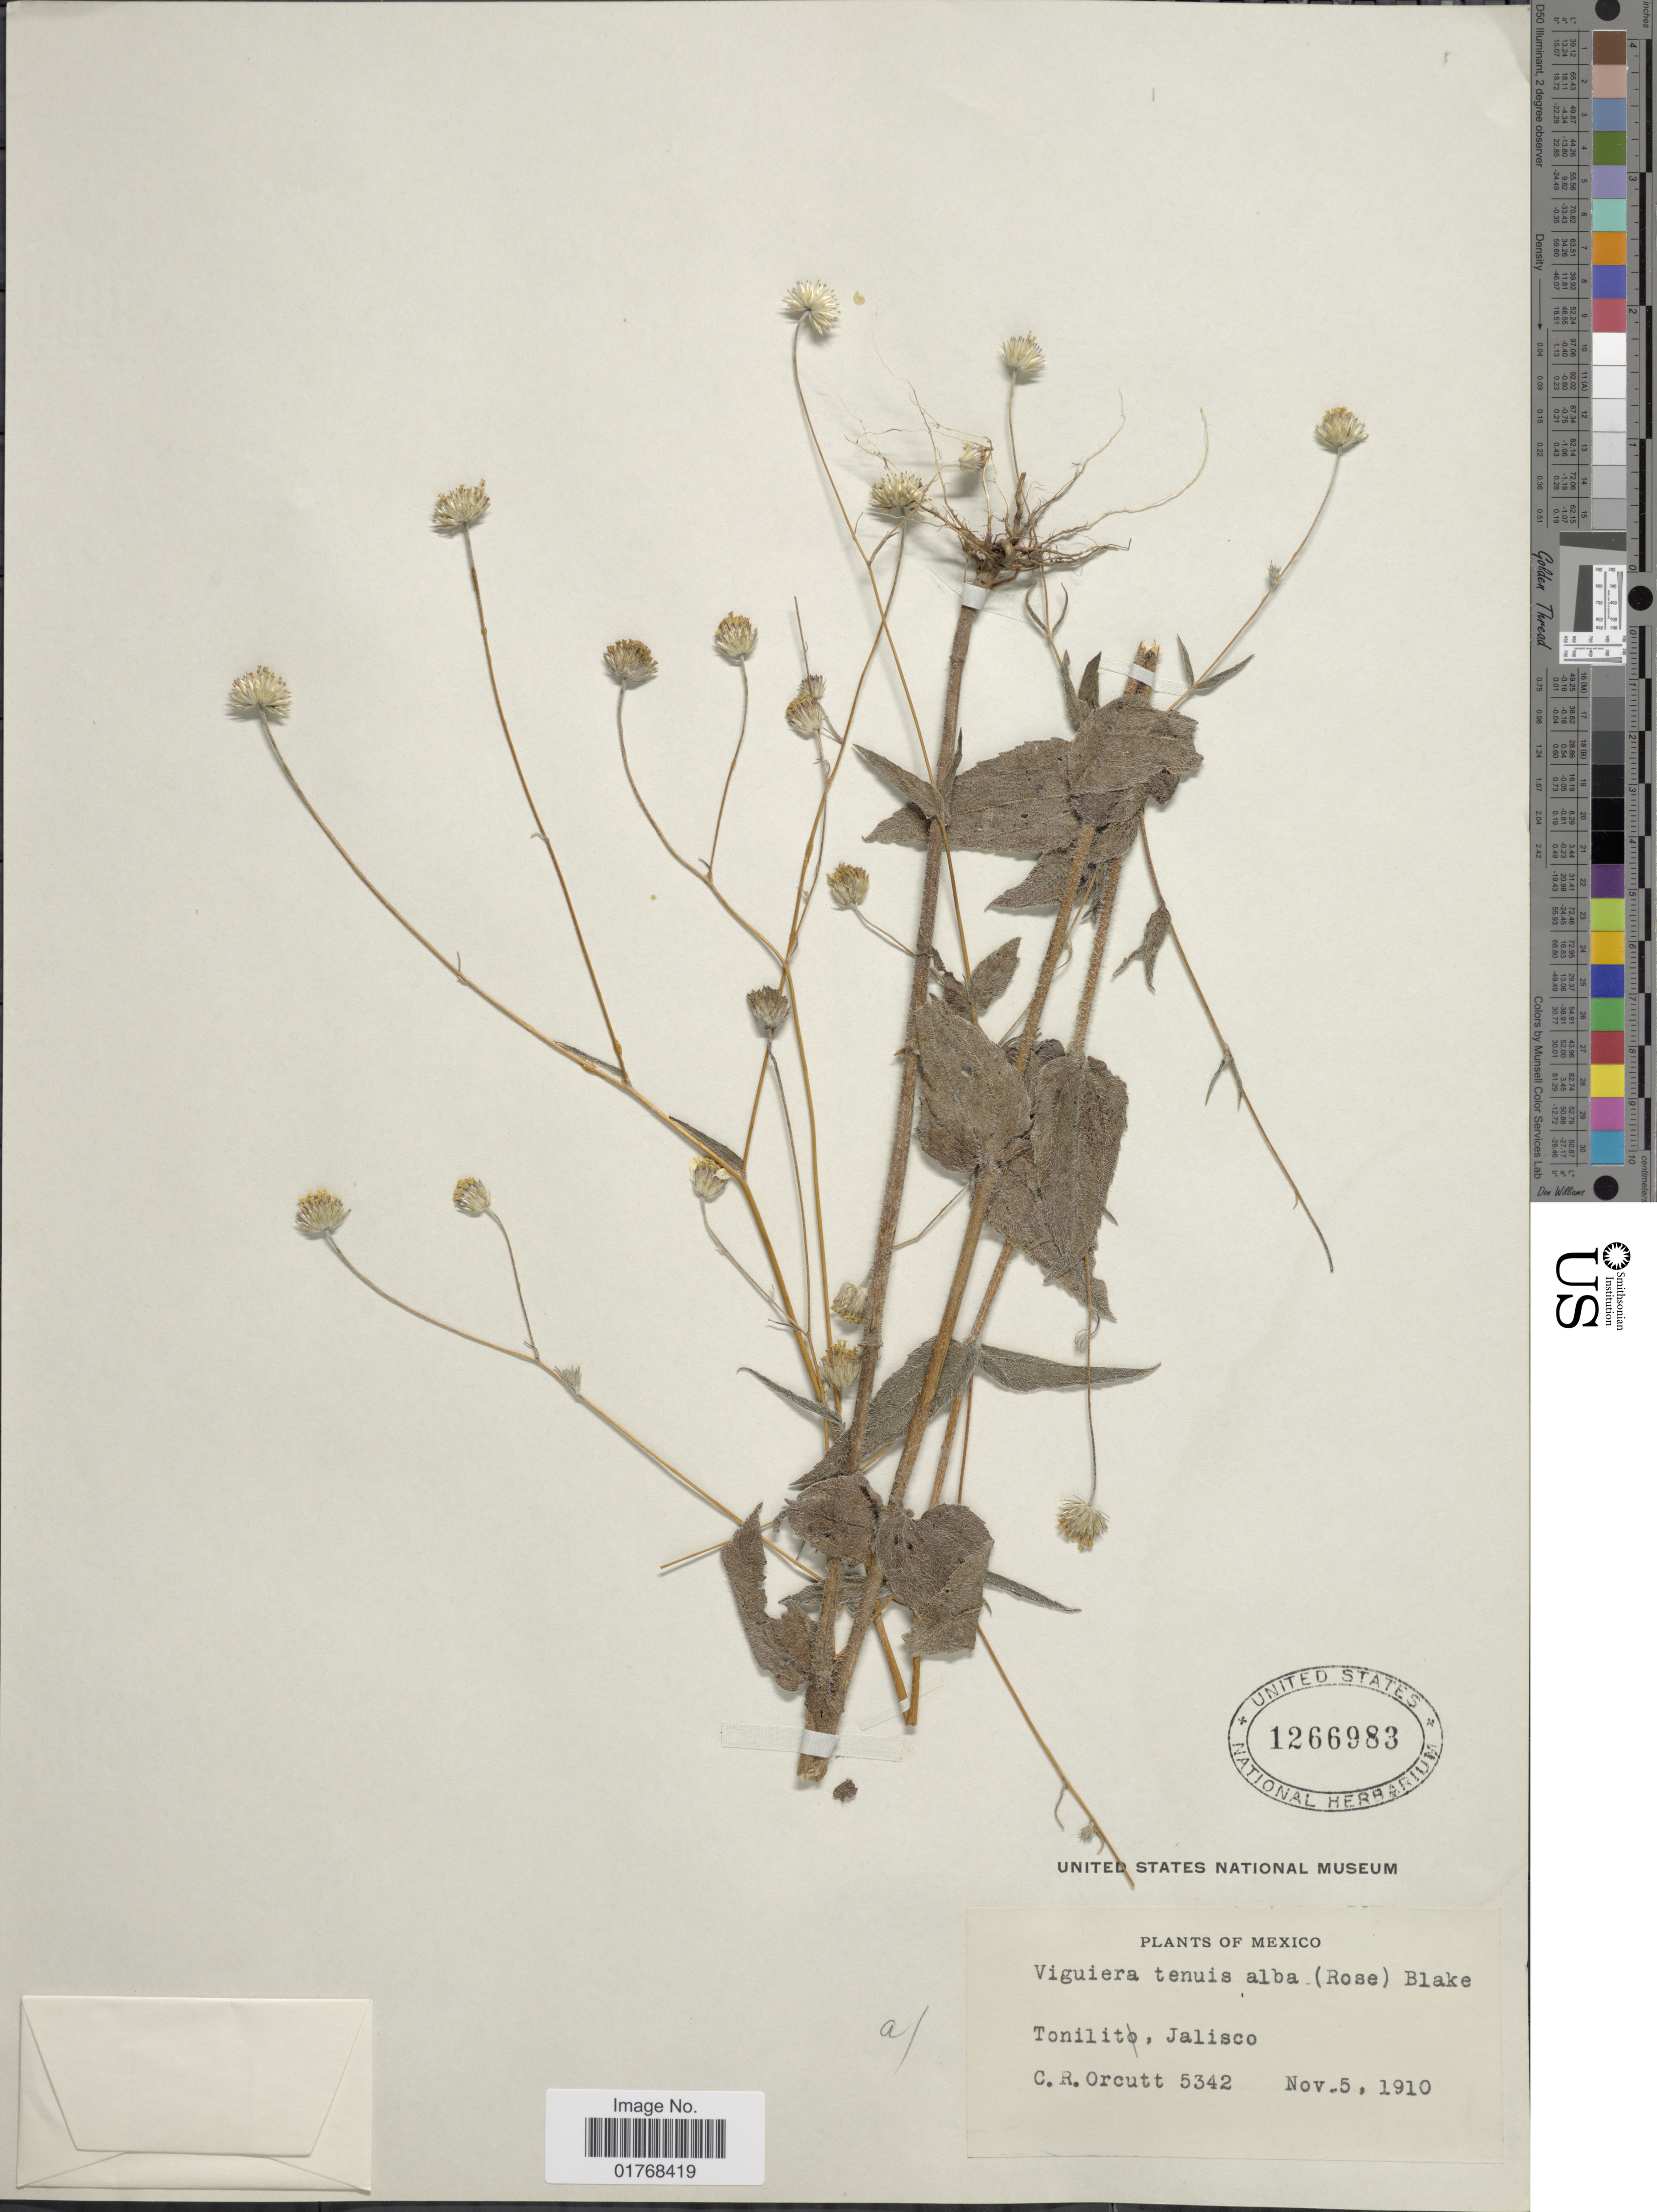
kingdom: Plantae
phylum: Tracheophyta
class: Magnoliopsida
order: Asterales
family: Asteraceae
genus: Viguiera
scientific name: Viguiera tenuis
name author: A. Gray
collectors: C. R. Orcutt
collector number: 5342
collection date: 1910-11-05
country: Mexico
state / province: Jalisco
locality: Tonilita, Jalisco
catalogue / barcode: US 1266983